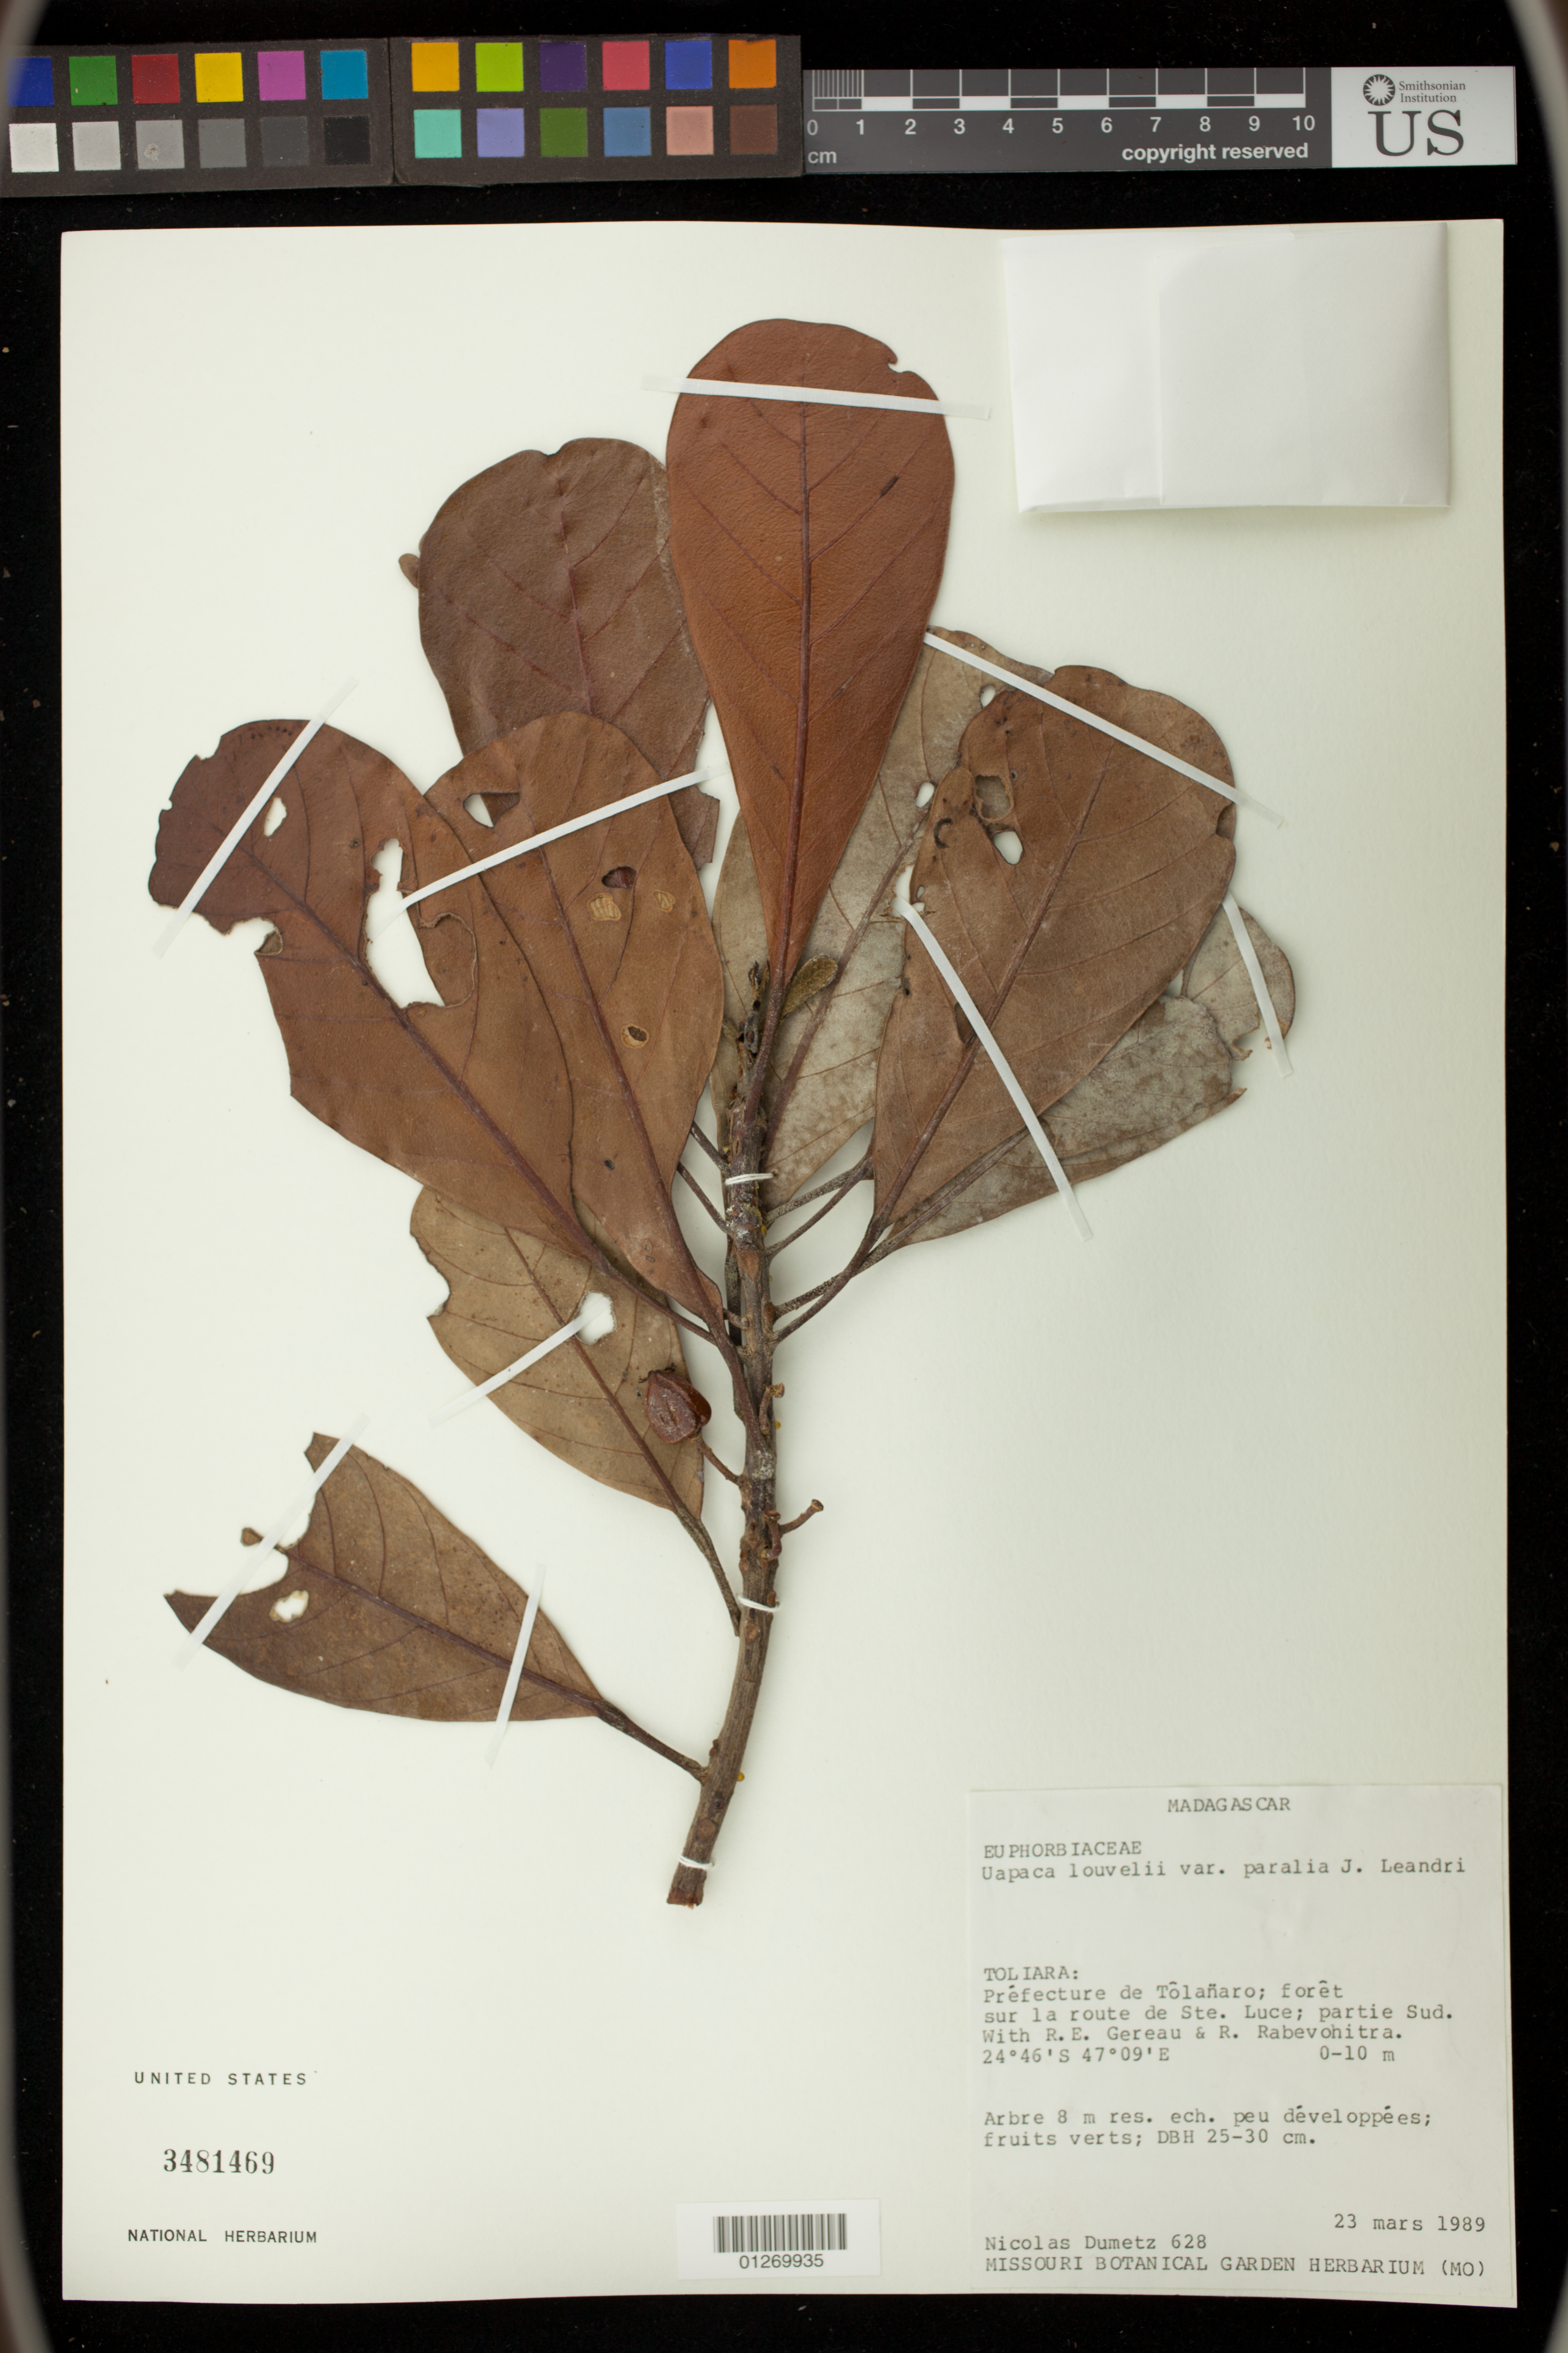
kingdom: Plantae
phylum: Tracheophyta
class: Magnoliopsida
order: Malpighiales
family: Phyllanthaceae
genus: Uapaca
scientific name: Uapaca louvelii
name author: Denis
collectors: N. Dumetz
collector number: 628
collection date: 1989-03-23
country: Madagascar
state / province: Atsimo-Andrefana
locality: Toliara:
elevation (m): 0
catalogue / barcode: US 3481469